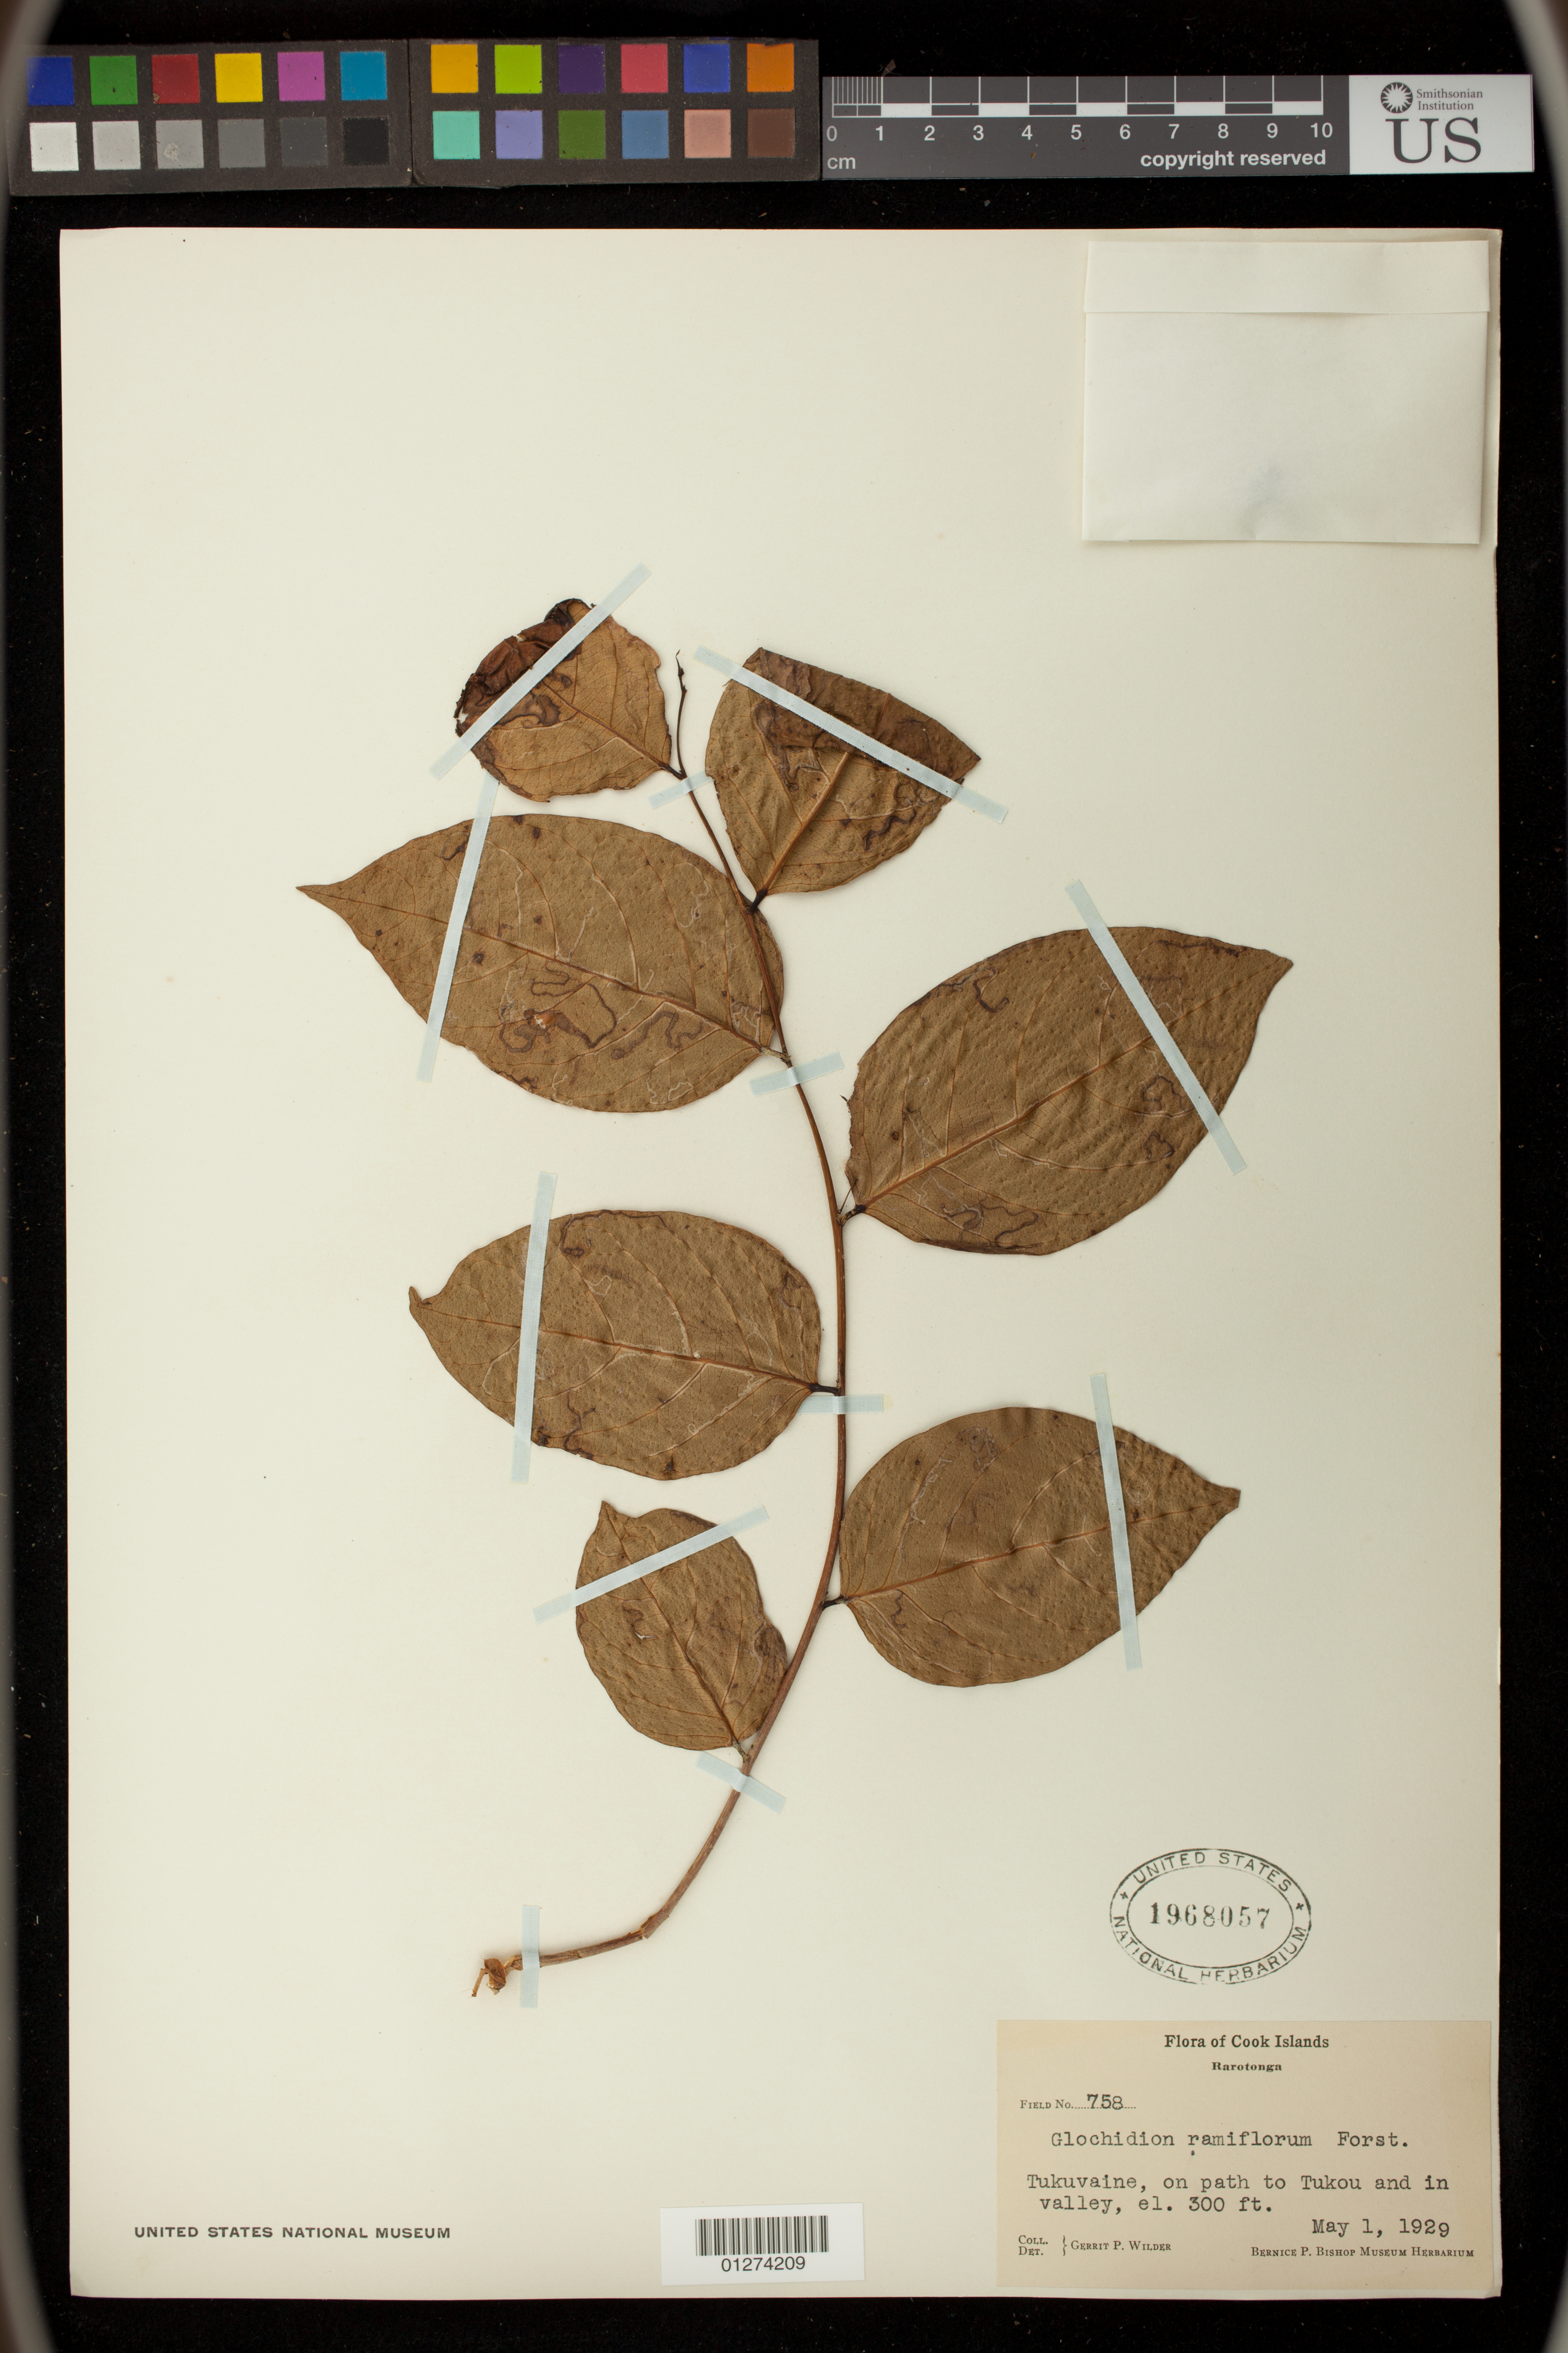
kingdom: Plantae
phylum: Tracheophyta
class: Magnoliopsida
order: Malpighiales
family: Phyllanthaceae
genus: Glochidion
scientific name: Glochidion ramiflorum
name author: J.R. Forst. & G. Forst.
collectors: G. Wilder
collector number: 758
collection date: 1929-05-01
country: Cook Islands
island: Rarotonga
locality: Tukuvaine [Takuvaine], on path to Tukou and in valley.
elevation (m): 91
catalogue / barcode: US 1968057